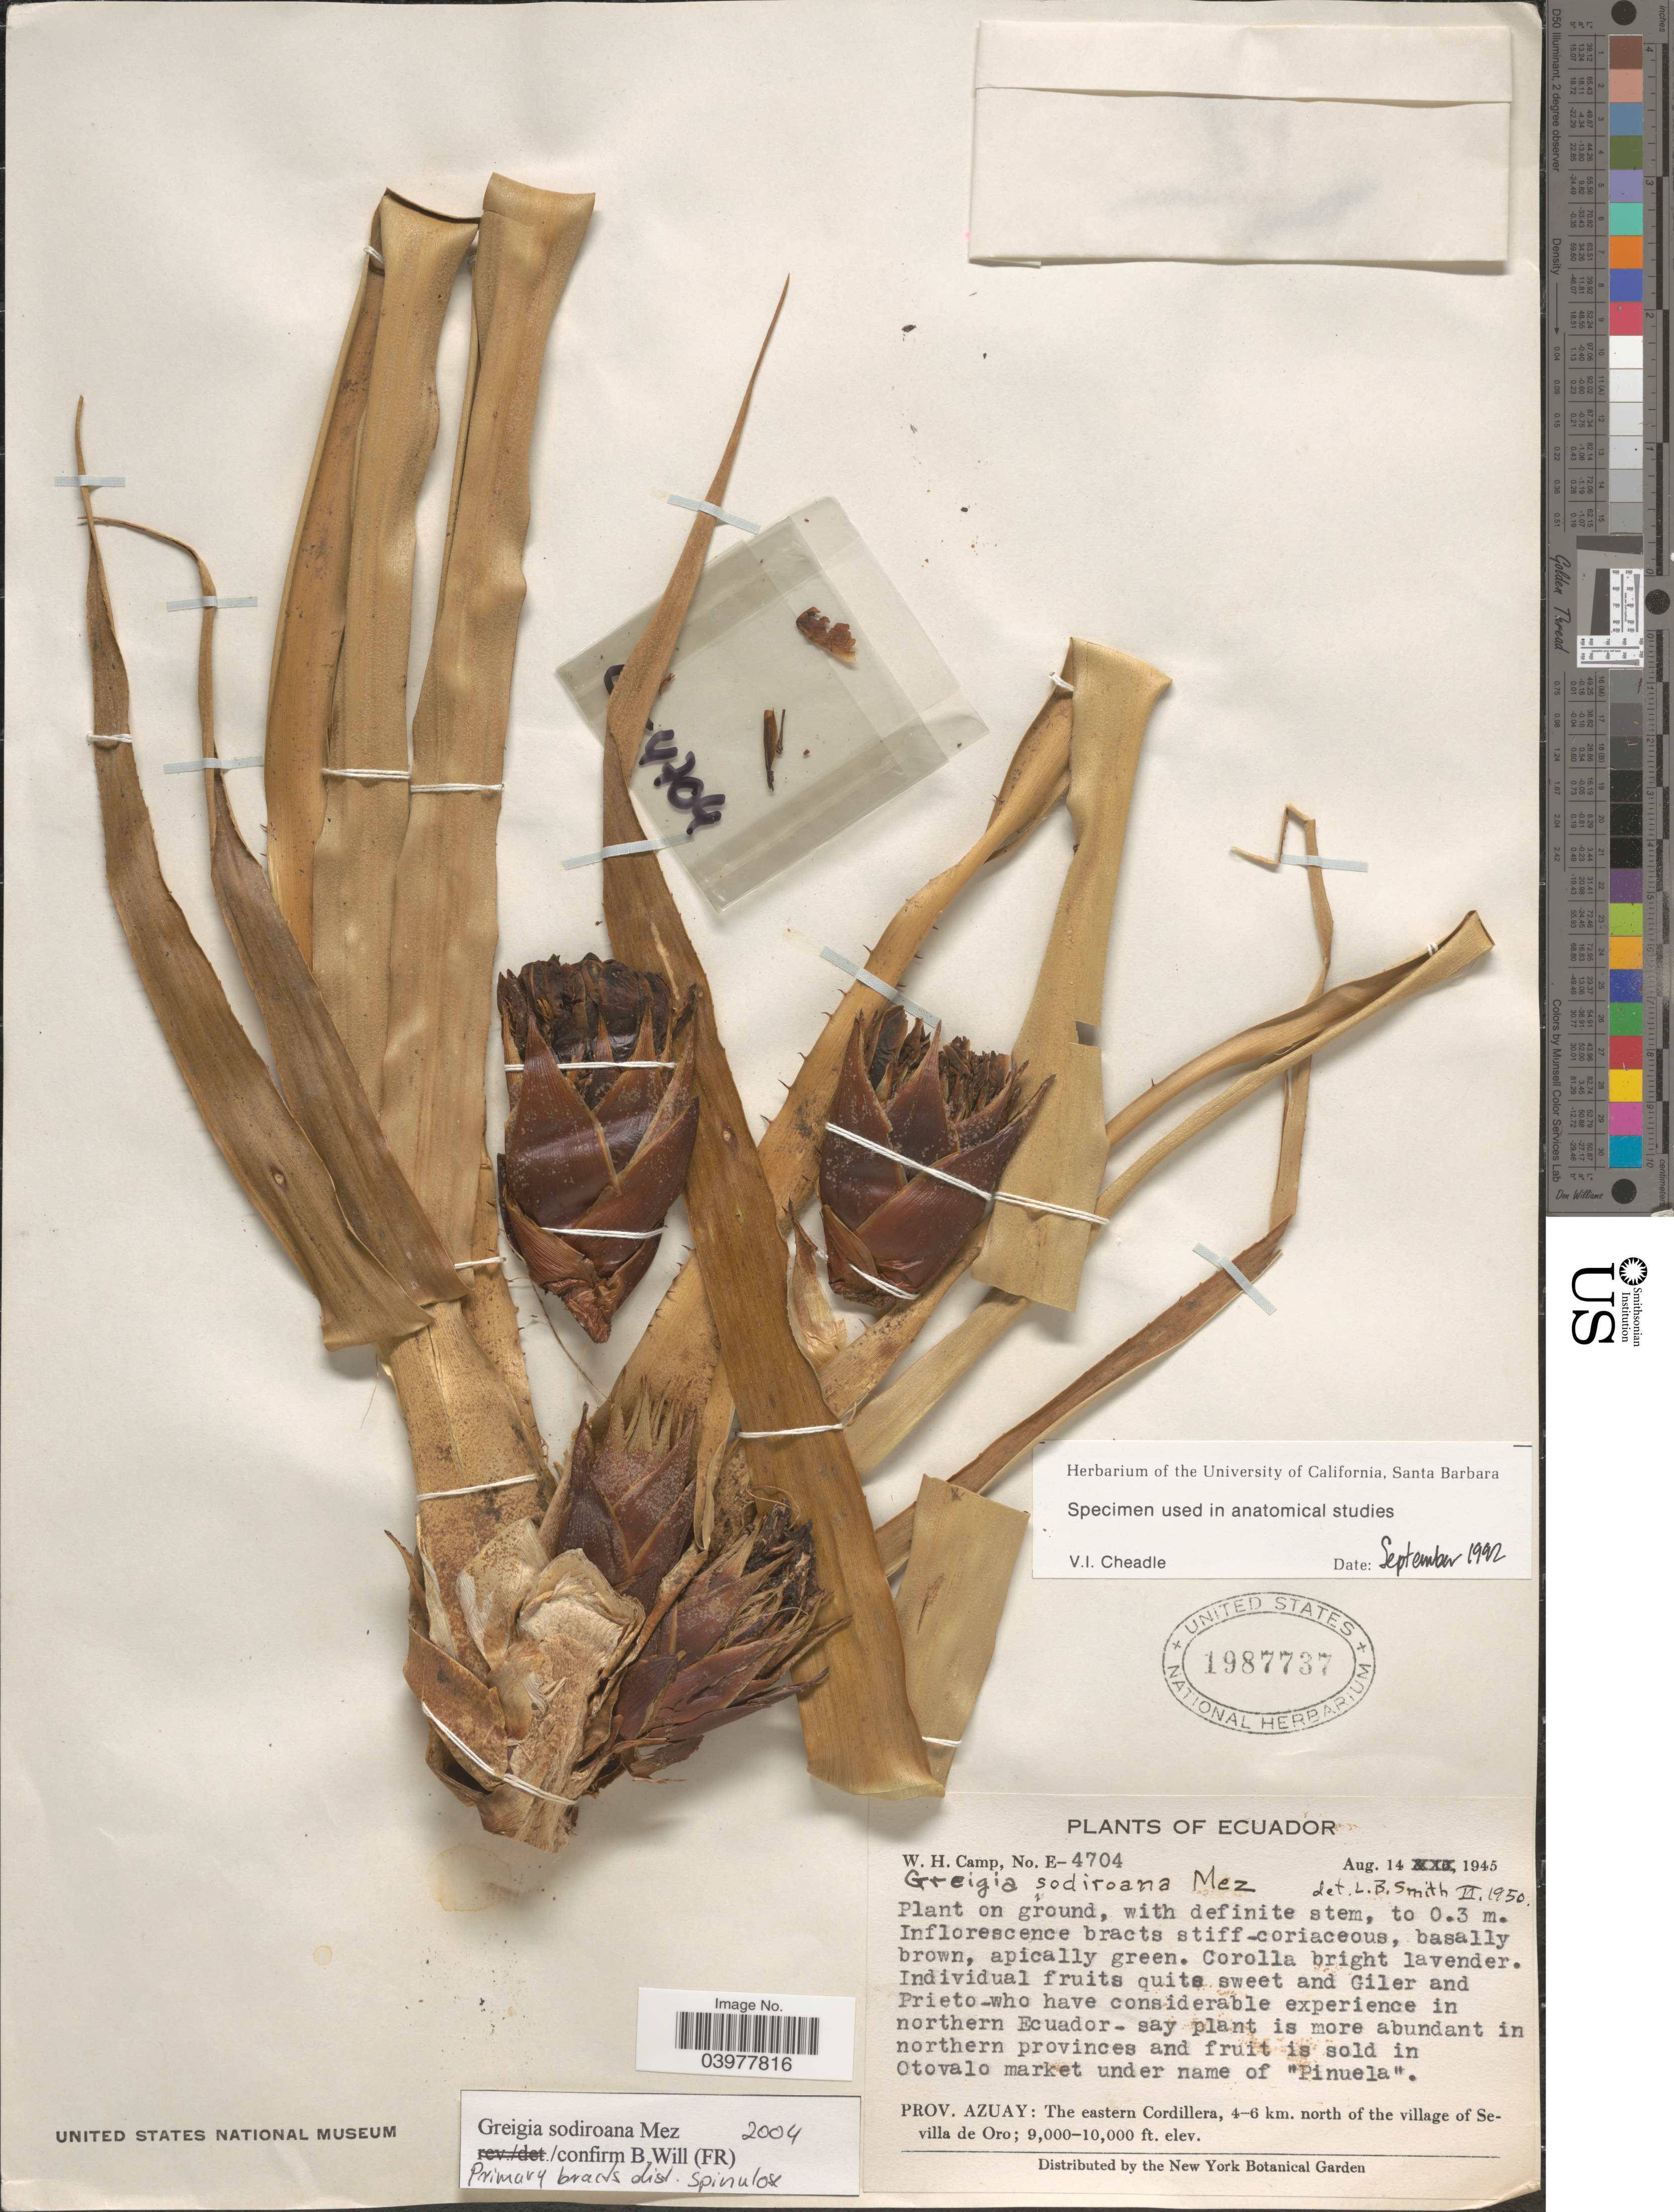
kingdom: Plantae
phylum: Tracheophyta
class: Liliopsida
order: Poales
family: Bromeliaceae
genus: Greigia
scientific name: Greigia sodiroana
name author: Mez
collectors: W. H. Camp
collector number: E-4704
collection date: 1945-08-14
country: Ecuador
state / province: Azuay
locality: The eastern Cordillera, 4-6 km. north of the village of Sevilla de Oro.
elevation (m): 2743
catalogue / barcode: US 1987737